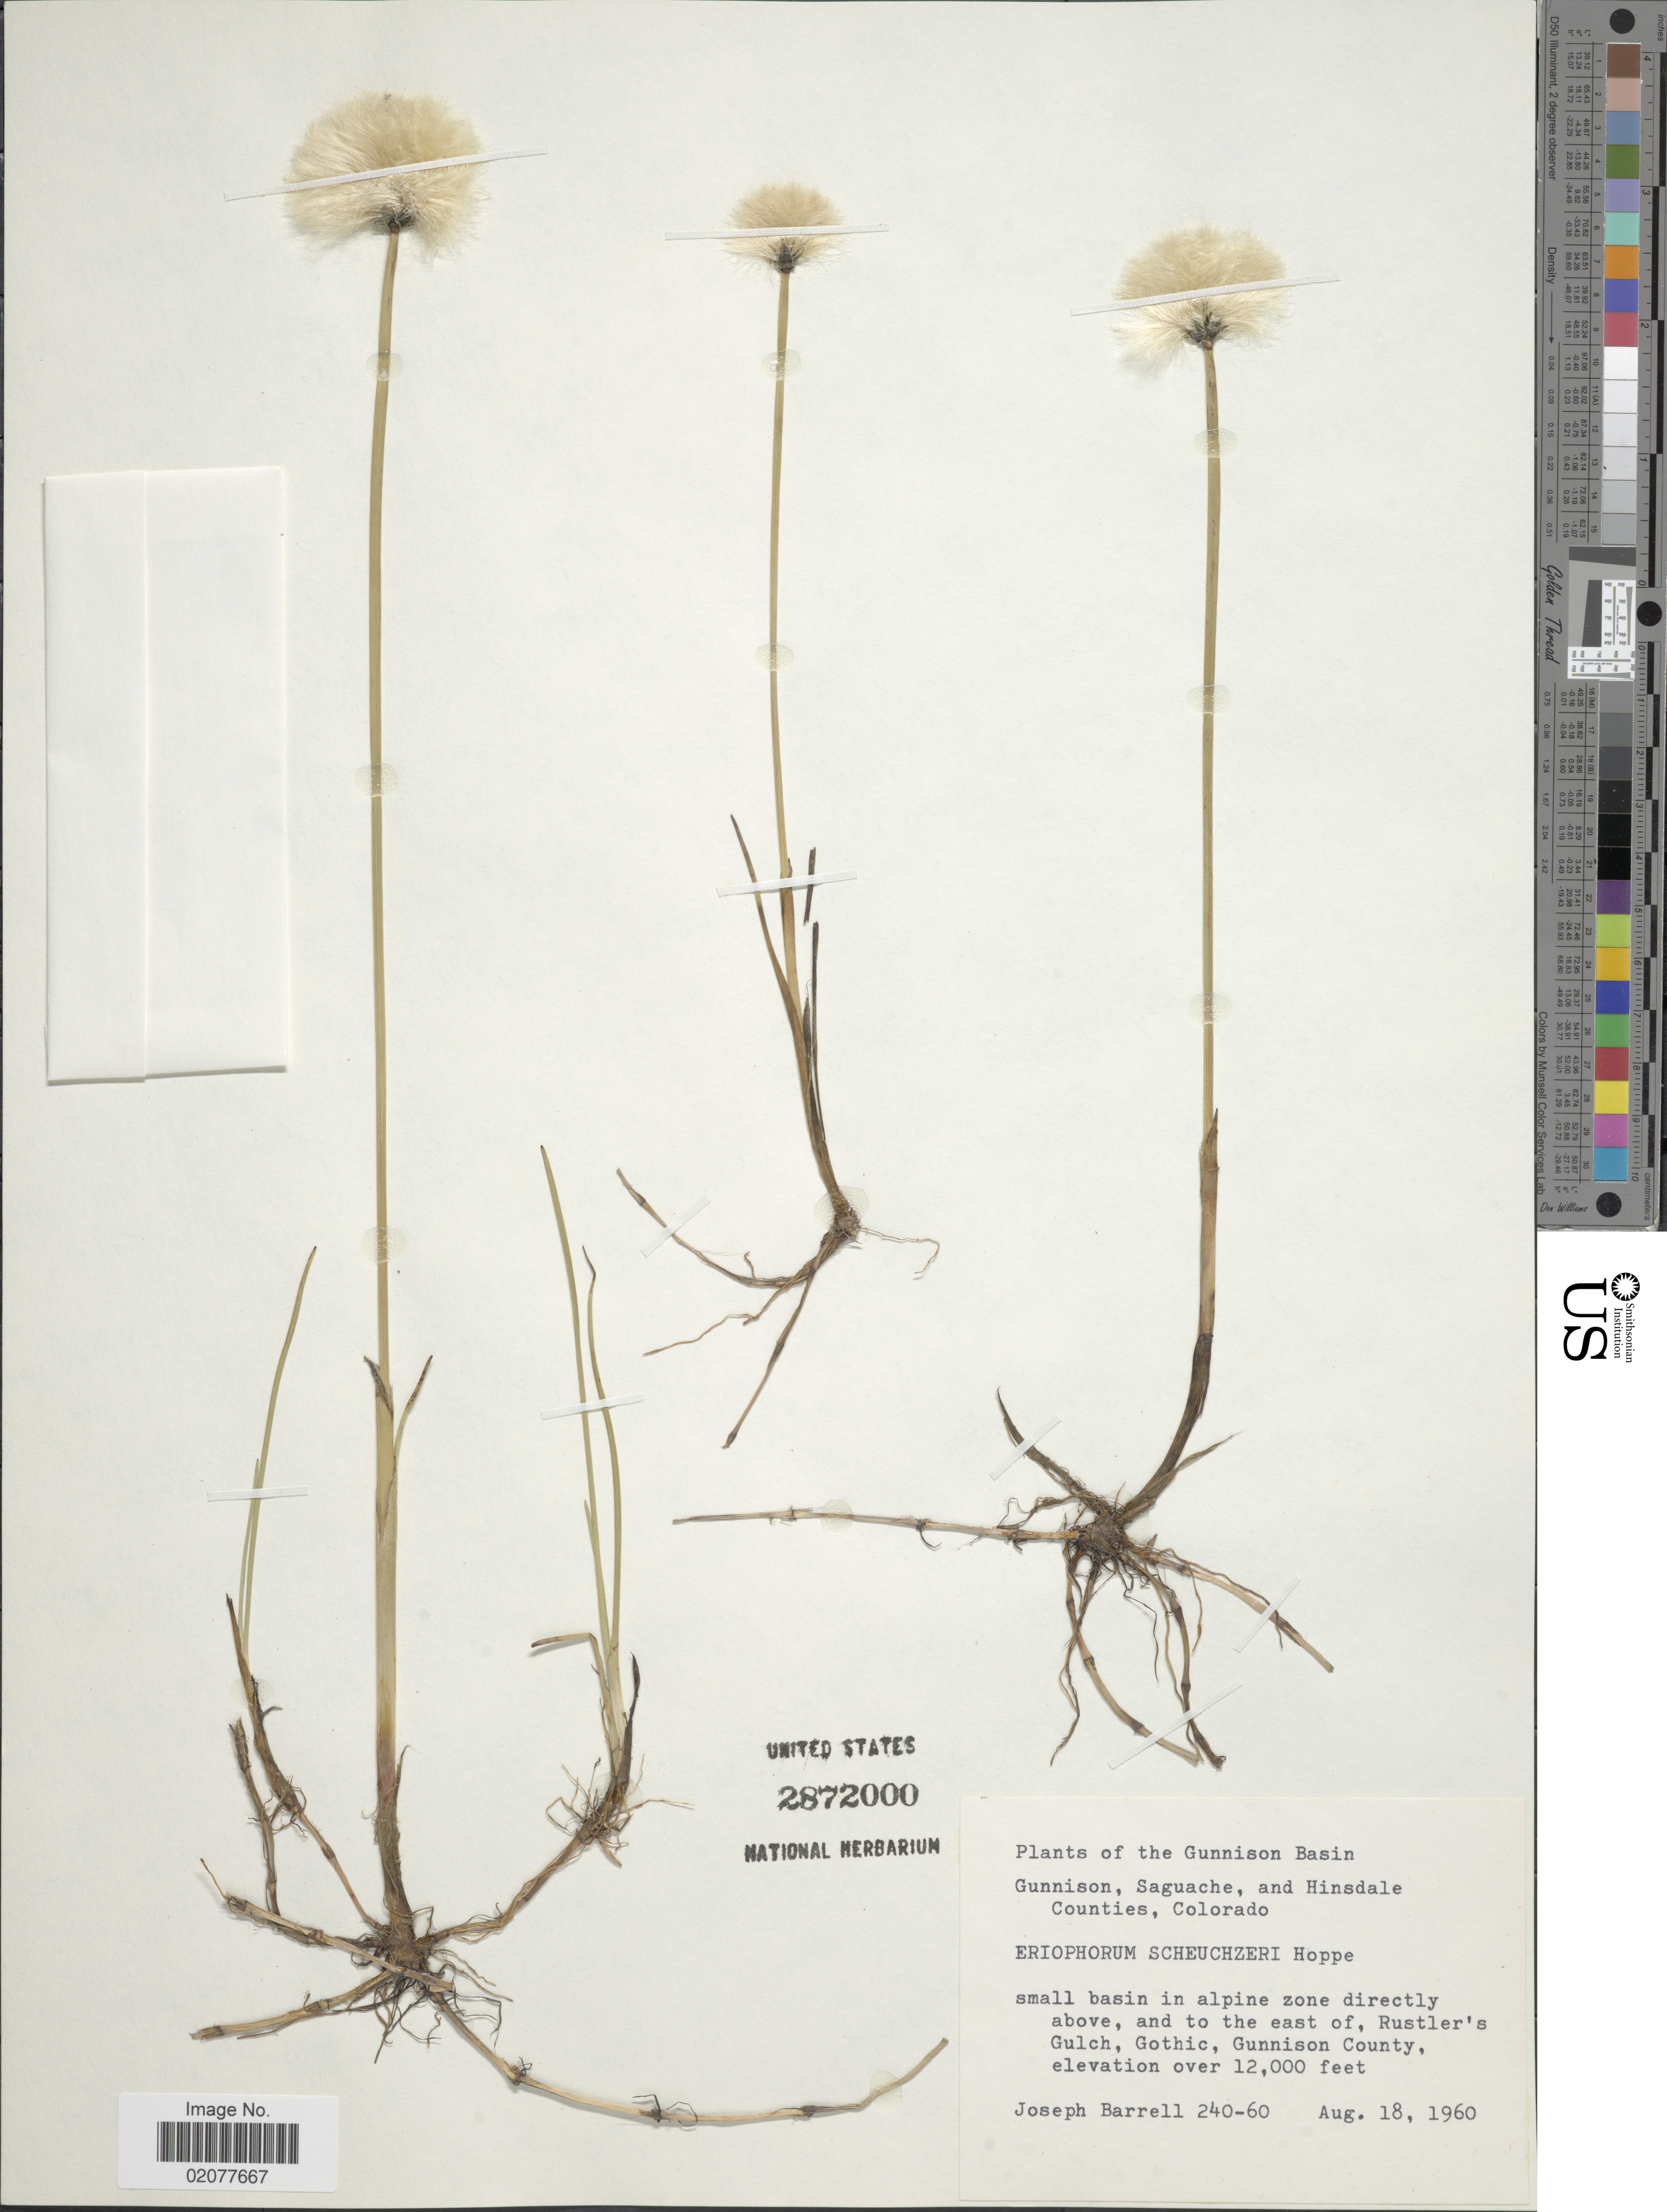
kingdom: Plantae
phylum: Tracheophyta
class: Liliopsida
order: Poales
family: Cyperaceae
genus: Eriophorum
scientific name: Eriophorum scheuchzeri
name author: Hoppe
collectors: J. Barrell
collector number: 240-60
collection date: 1960-08-18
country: United States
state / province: Colorado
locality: Gunnison, Saguache, and Hinsdale counties, Colorado. Rustler's Gulch, Gothic, Gunnison County.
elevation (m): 3658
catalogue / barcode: US 2872000